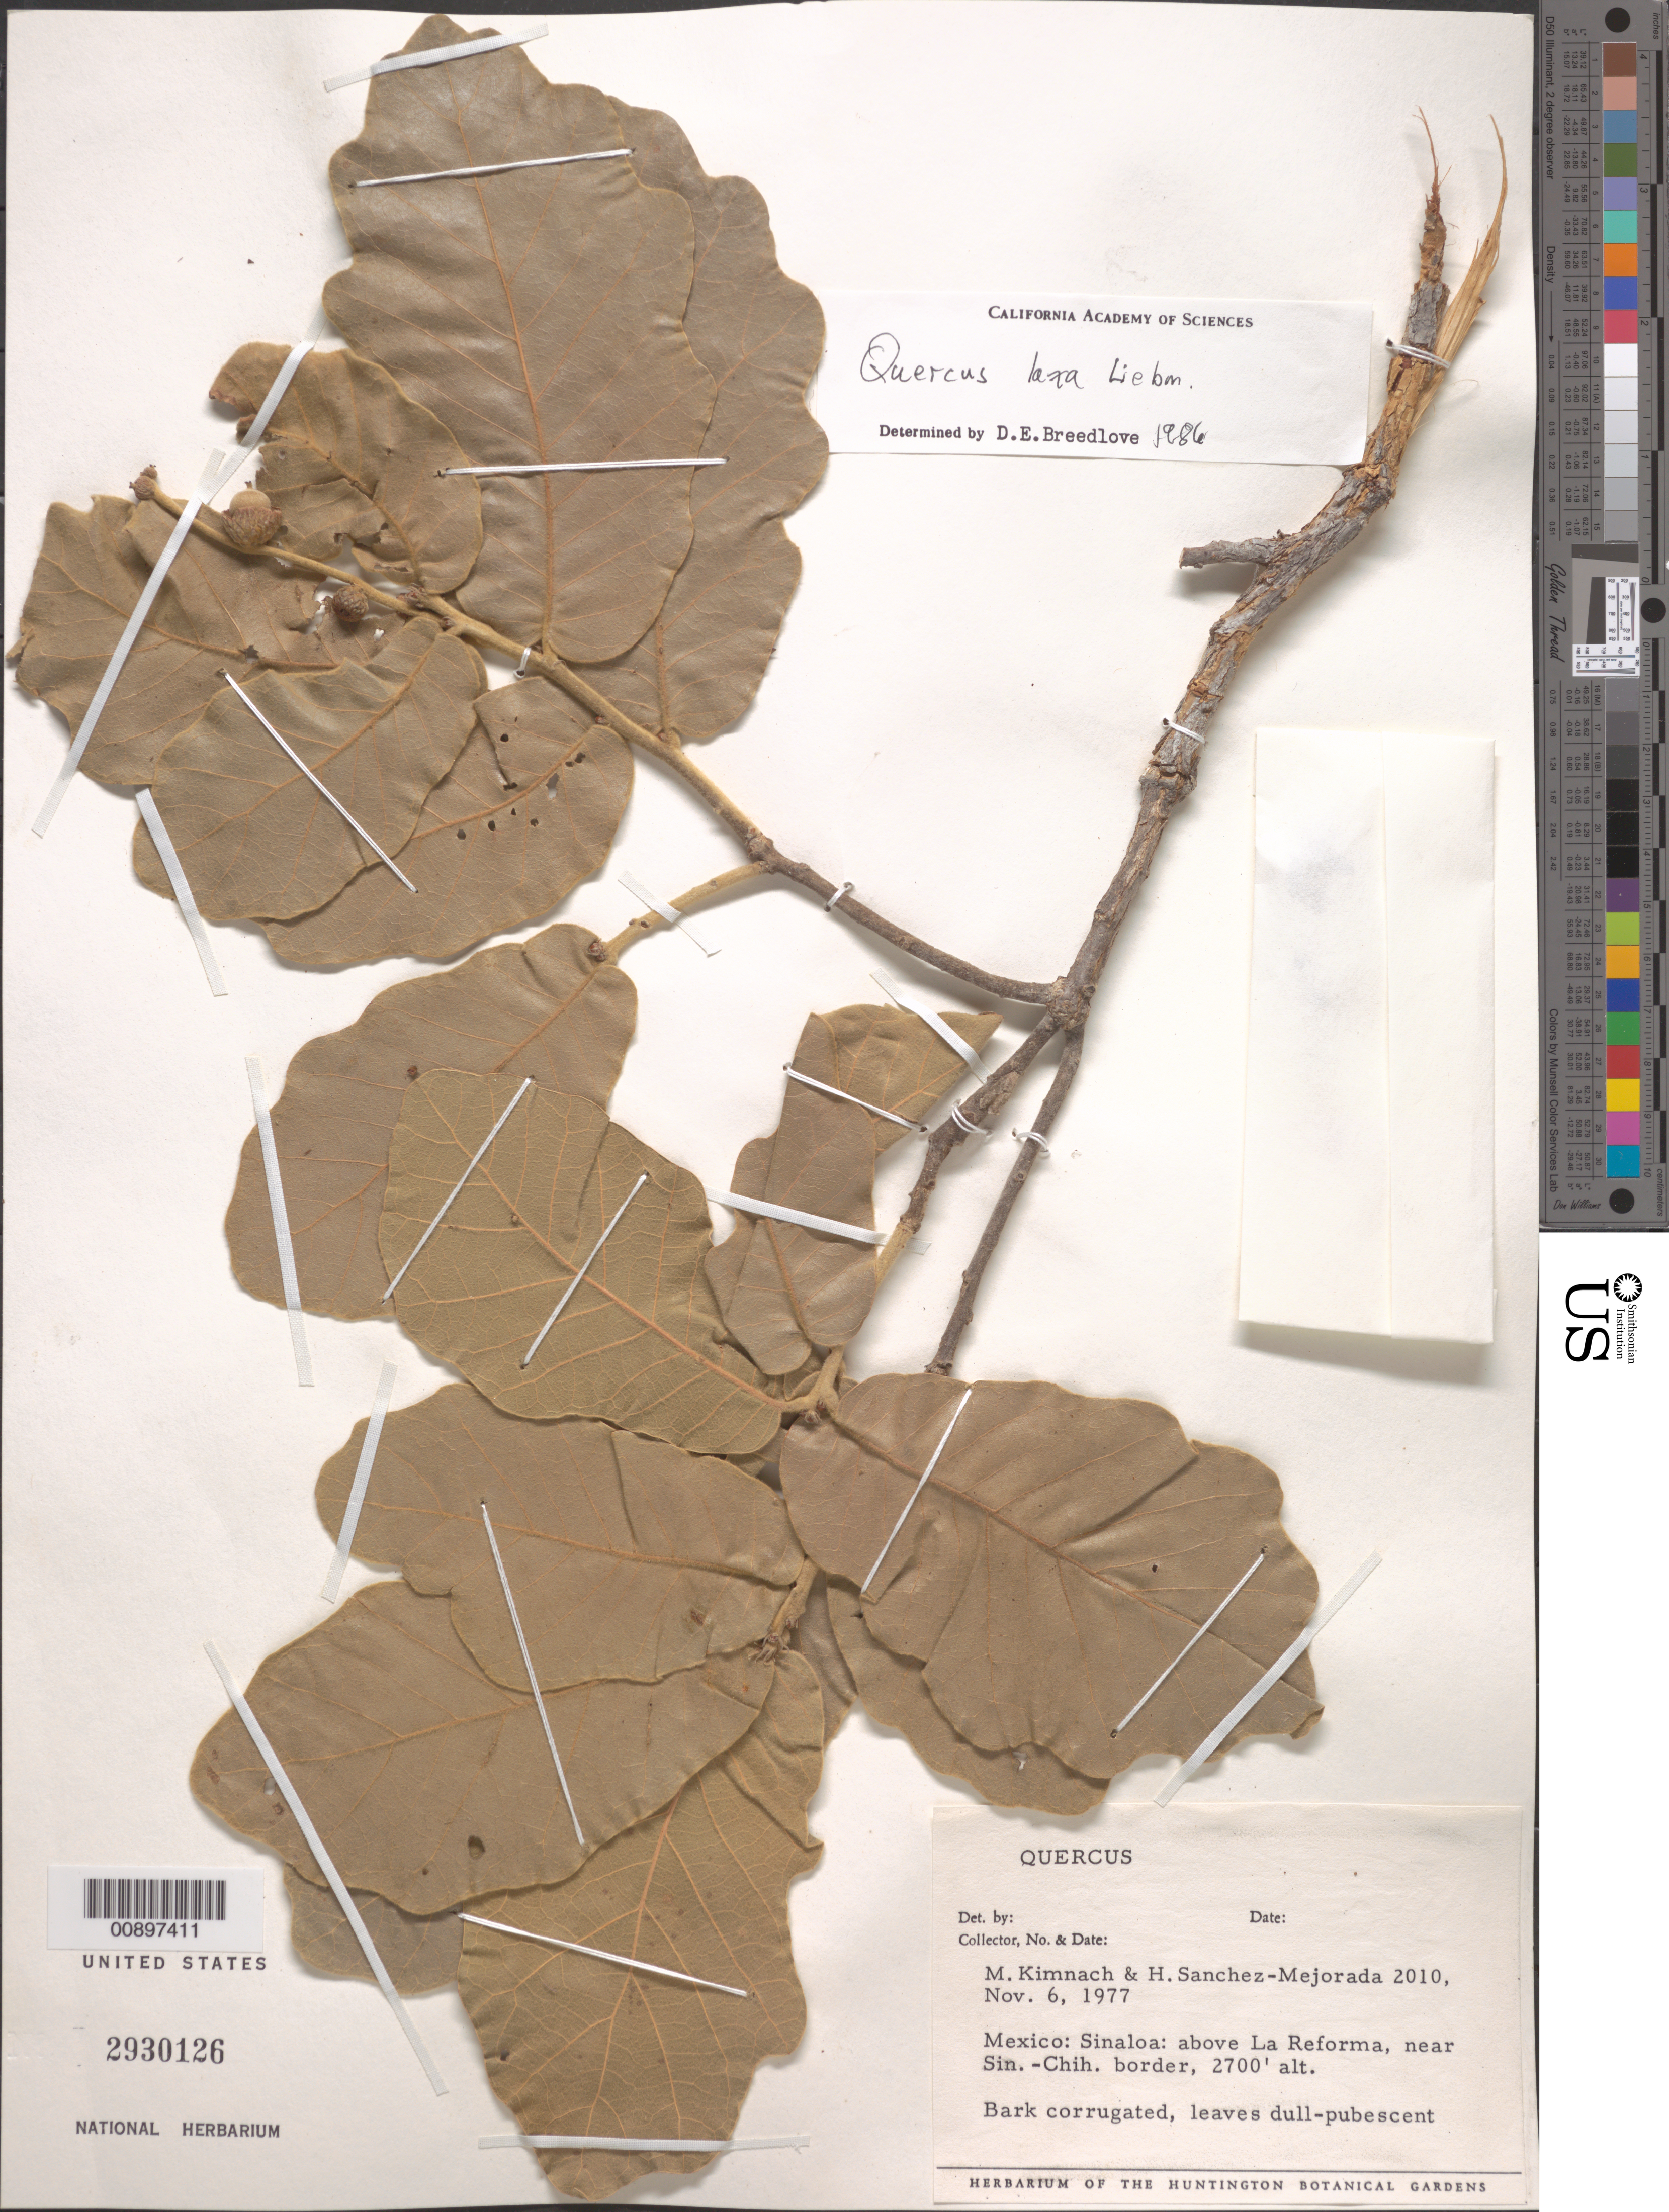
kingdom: Plantae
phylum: Tracheophyta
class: Magnoliopsida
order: Fagales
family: Fagaceae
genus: Quercus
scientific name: Quercus laxa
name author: Liebm.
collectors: M. W. Kimnach & H. Sánchez-Mejorada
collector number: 2010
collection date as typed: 06 Nov 1977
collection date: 1977-11-06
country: Mexico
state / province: Sinaloa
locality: Sinaloa: above La reforma, near Sinaloa-Chihuahua border.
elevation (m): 823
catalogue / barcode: US 2930126